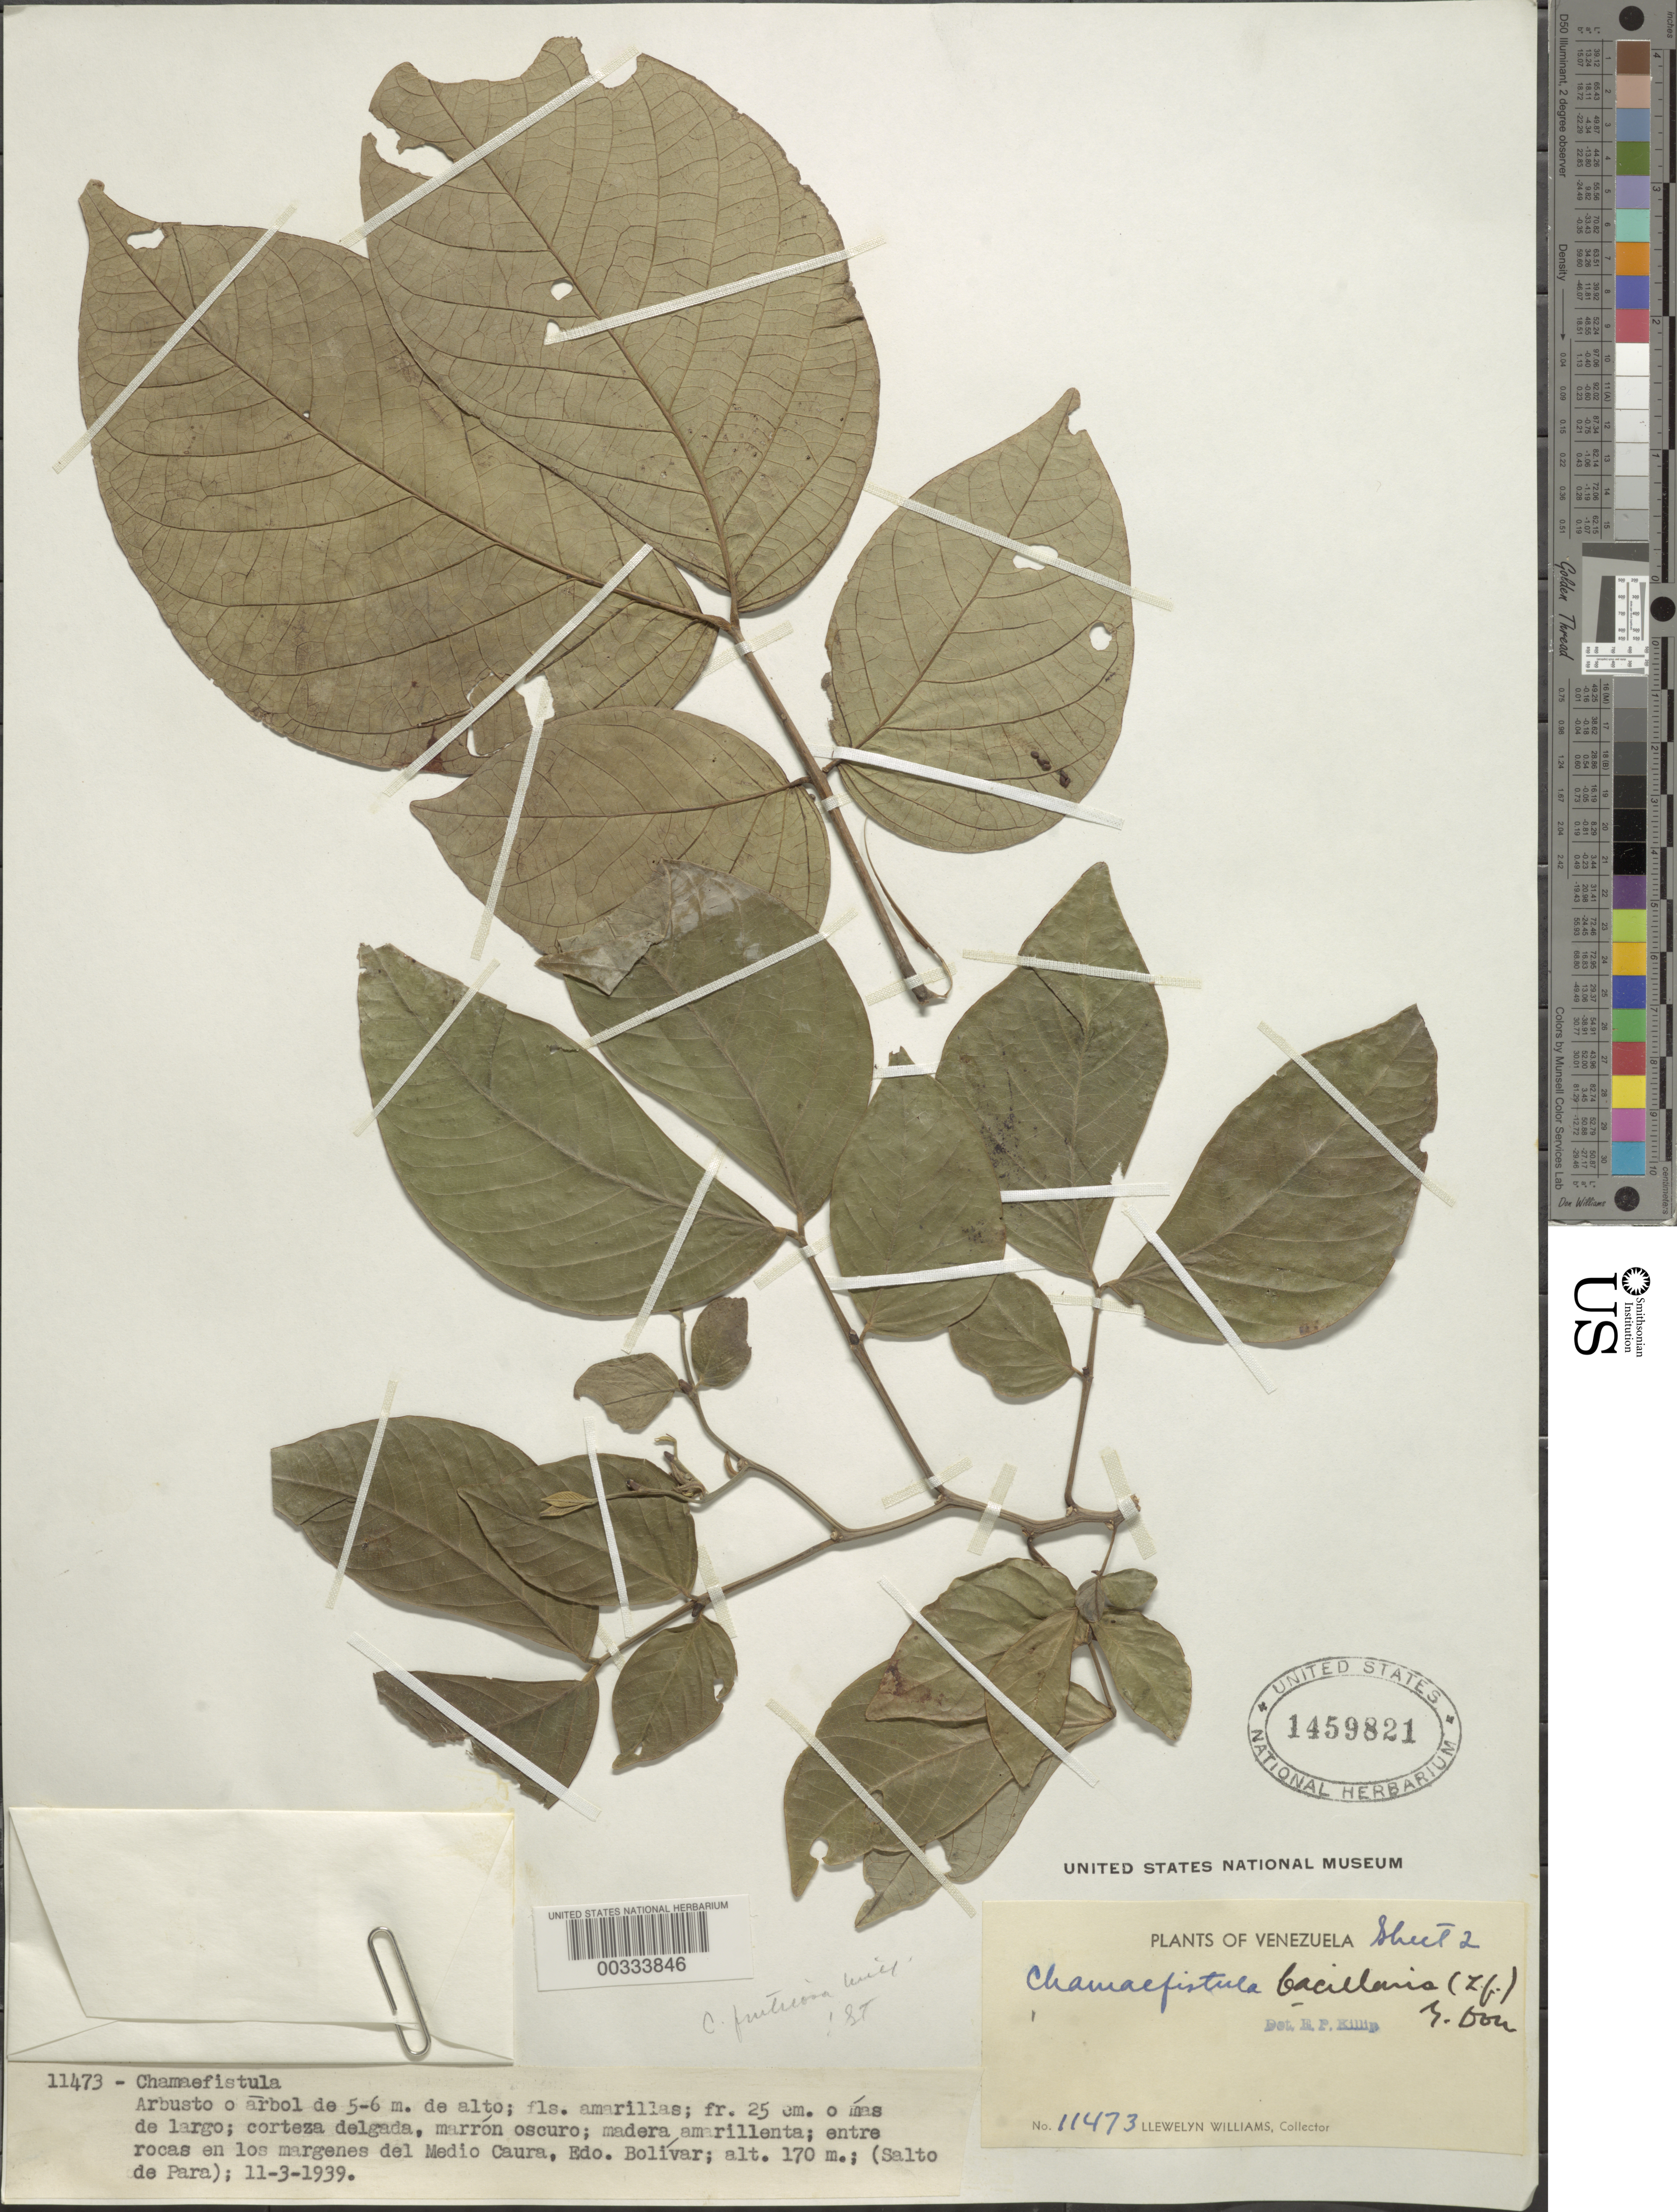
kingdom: Plantae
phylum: Tracheophyta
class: Magnoliopsida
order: Fabales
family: Fabaceae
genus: Senna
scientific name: Senna bacillaris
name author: (L. f.) H.S. Irwin & Barneby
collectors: Ll. Williams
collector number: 11473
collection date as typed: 03 Nov 1939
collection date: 1939-11-03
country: Venezuela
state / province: Bolivar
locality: Medio caura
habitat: At the edge of the rocks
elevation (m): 170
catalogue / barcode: US 1459821